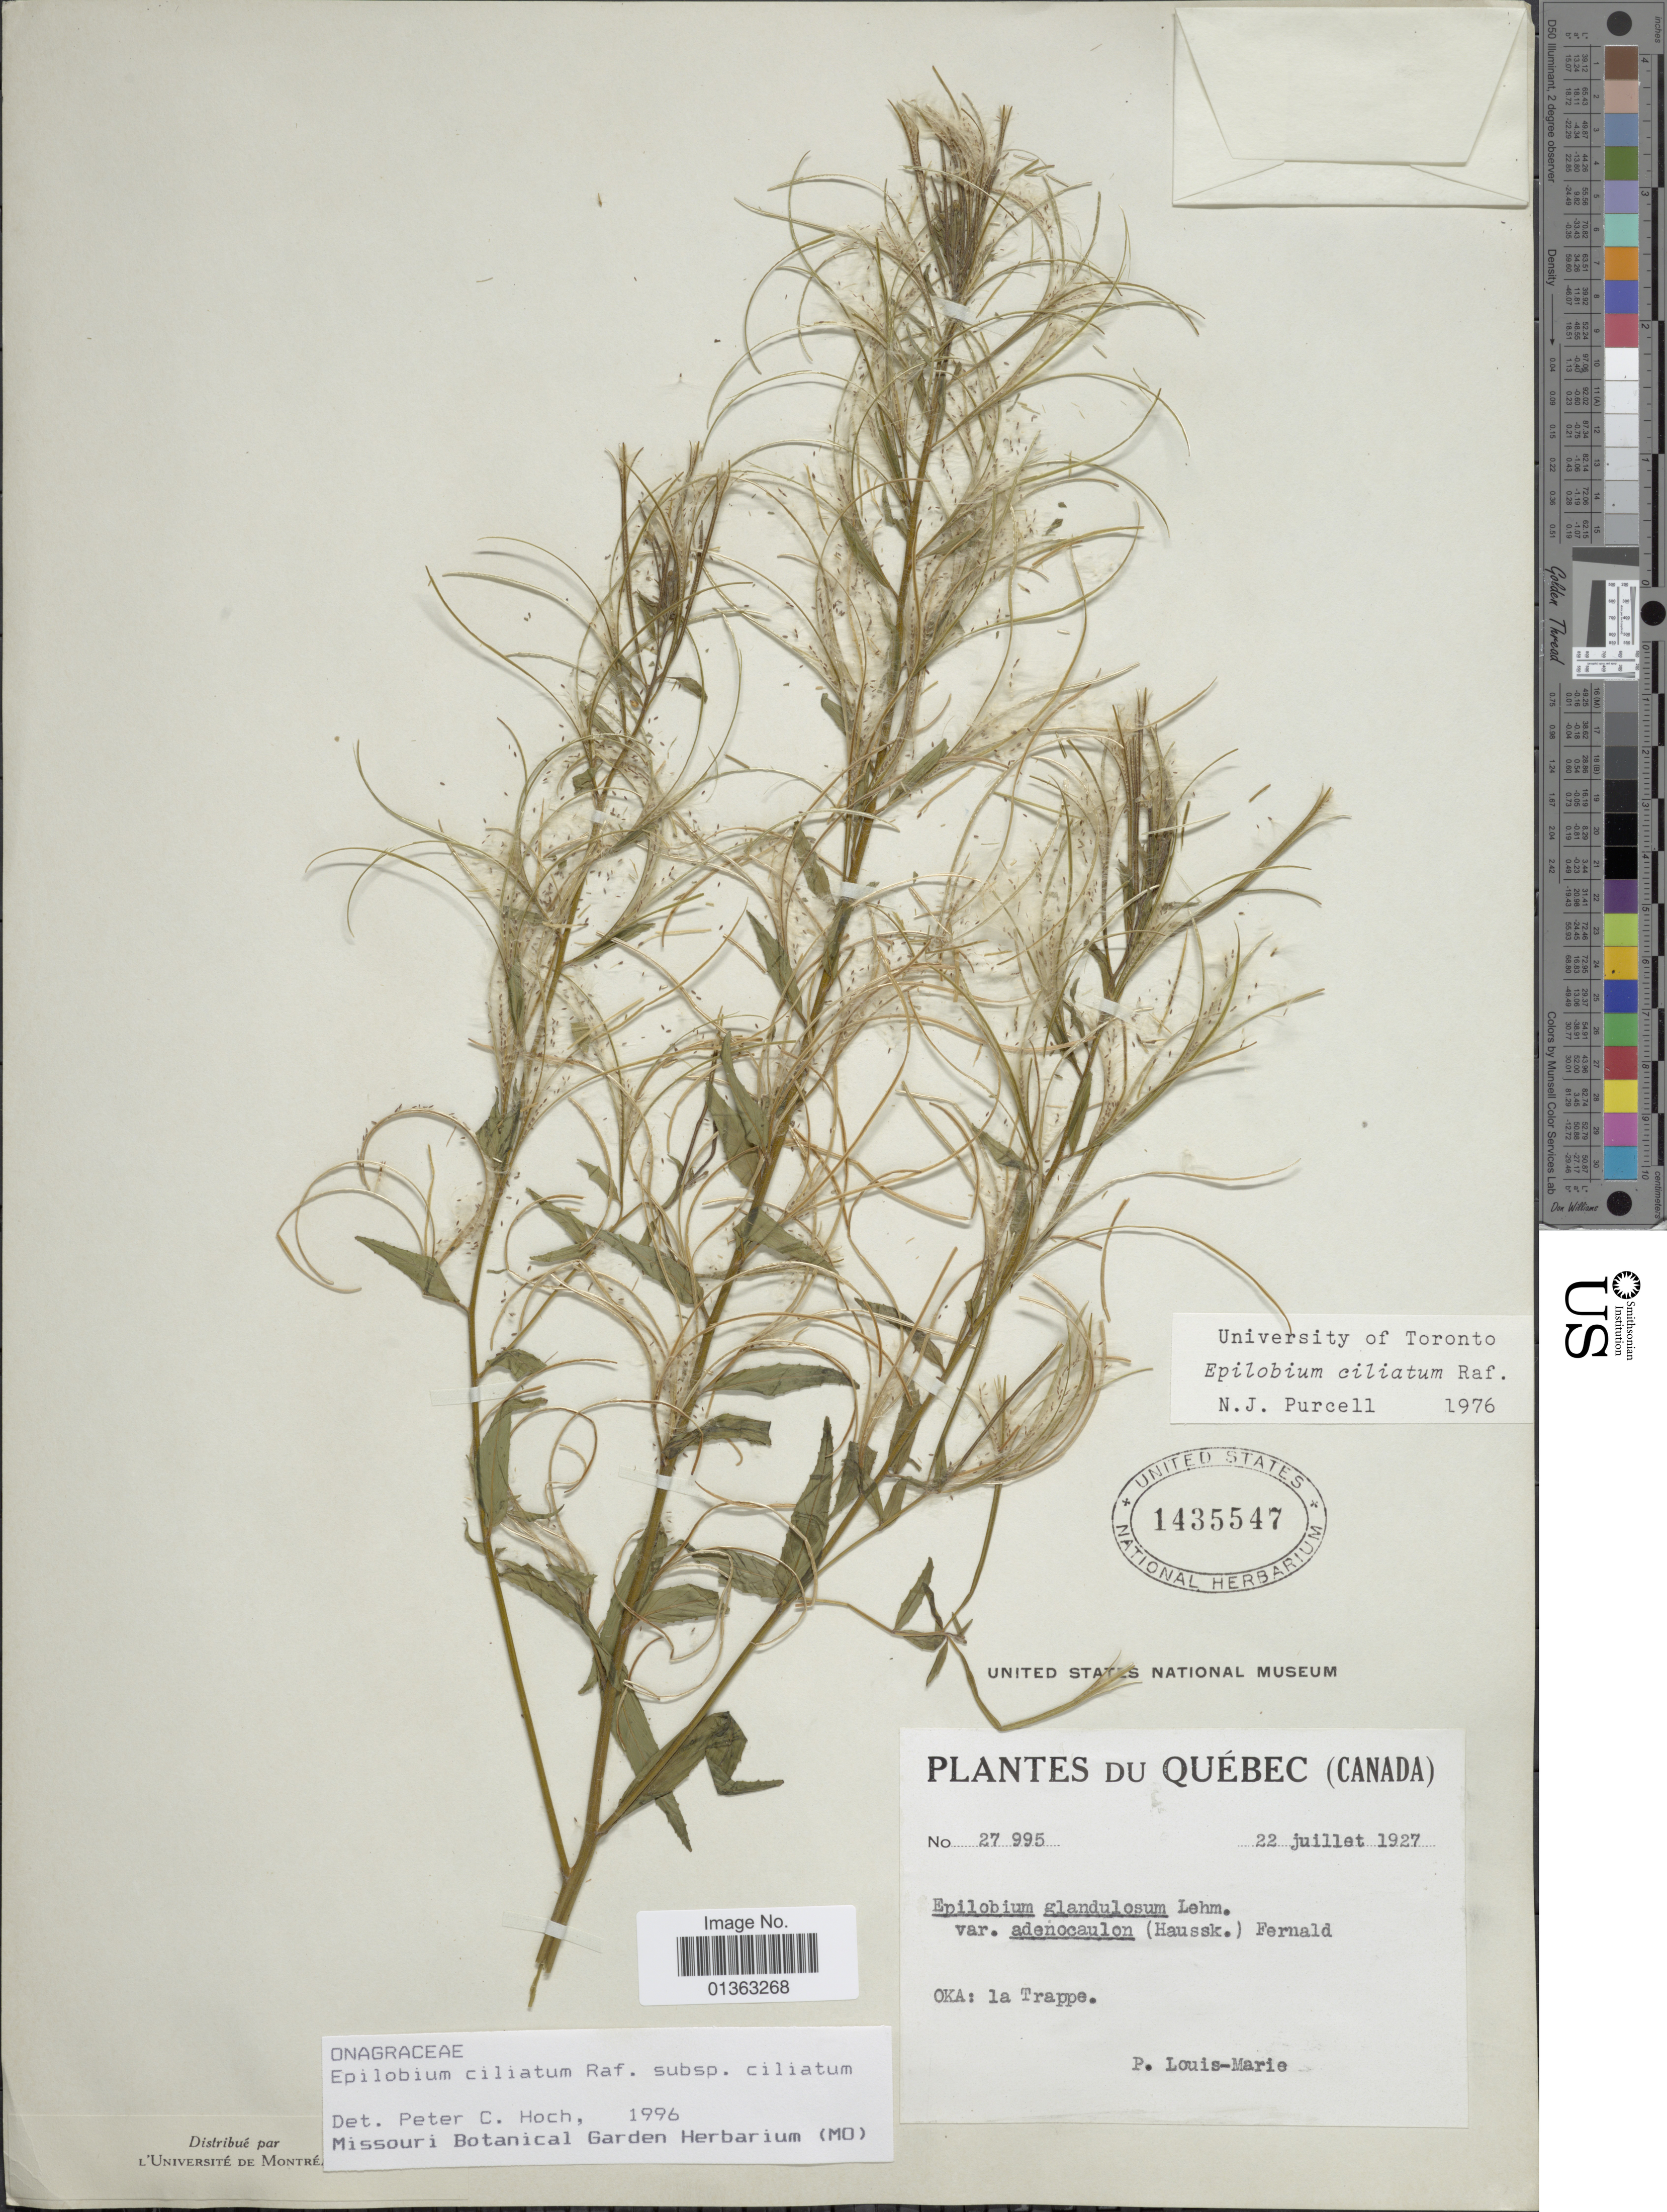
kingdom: Plantae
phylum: Tracheophyta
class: Magnoliopsida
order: Myrtales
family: Onagraceae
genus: Epilobium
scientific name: Epilobium ciliatum subsp. ciliatum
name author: Raf.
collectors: L.-M. LaLonde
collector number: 27995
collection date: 1927-07-22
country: Canada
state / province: Quebec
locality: Oka: la Trappe.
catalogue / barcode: US 1435547